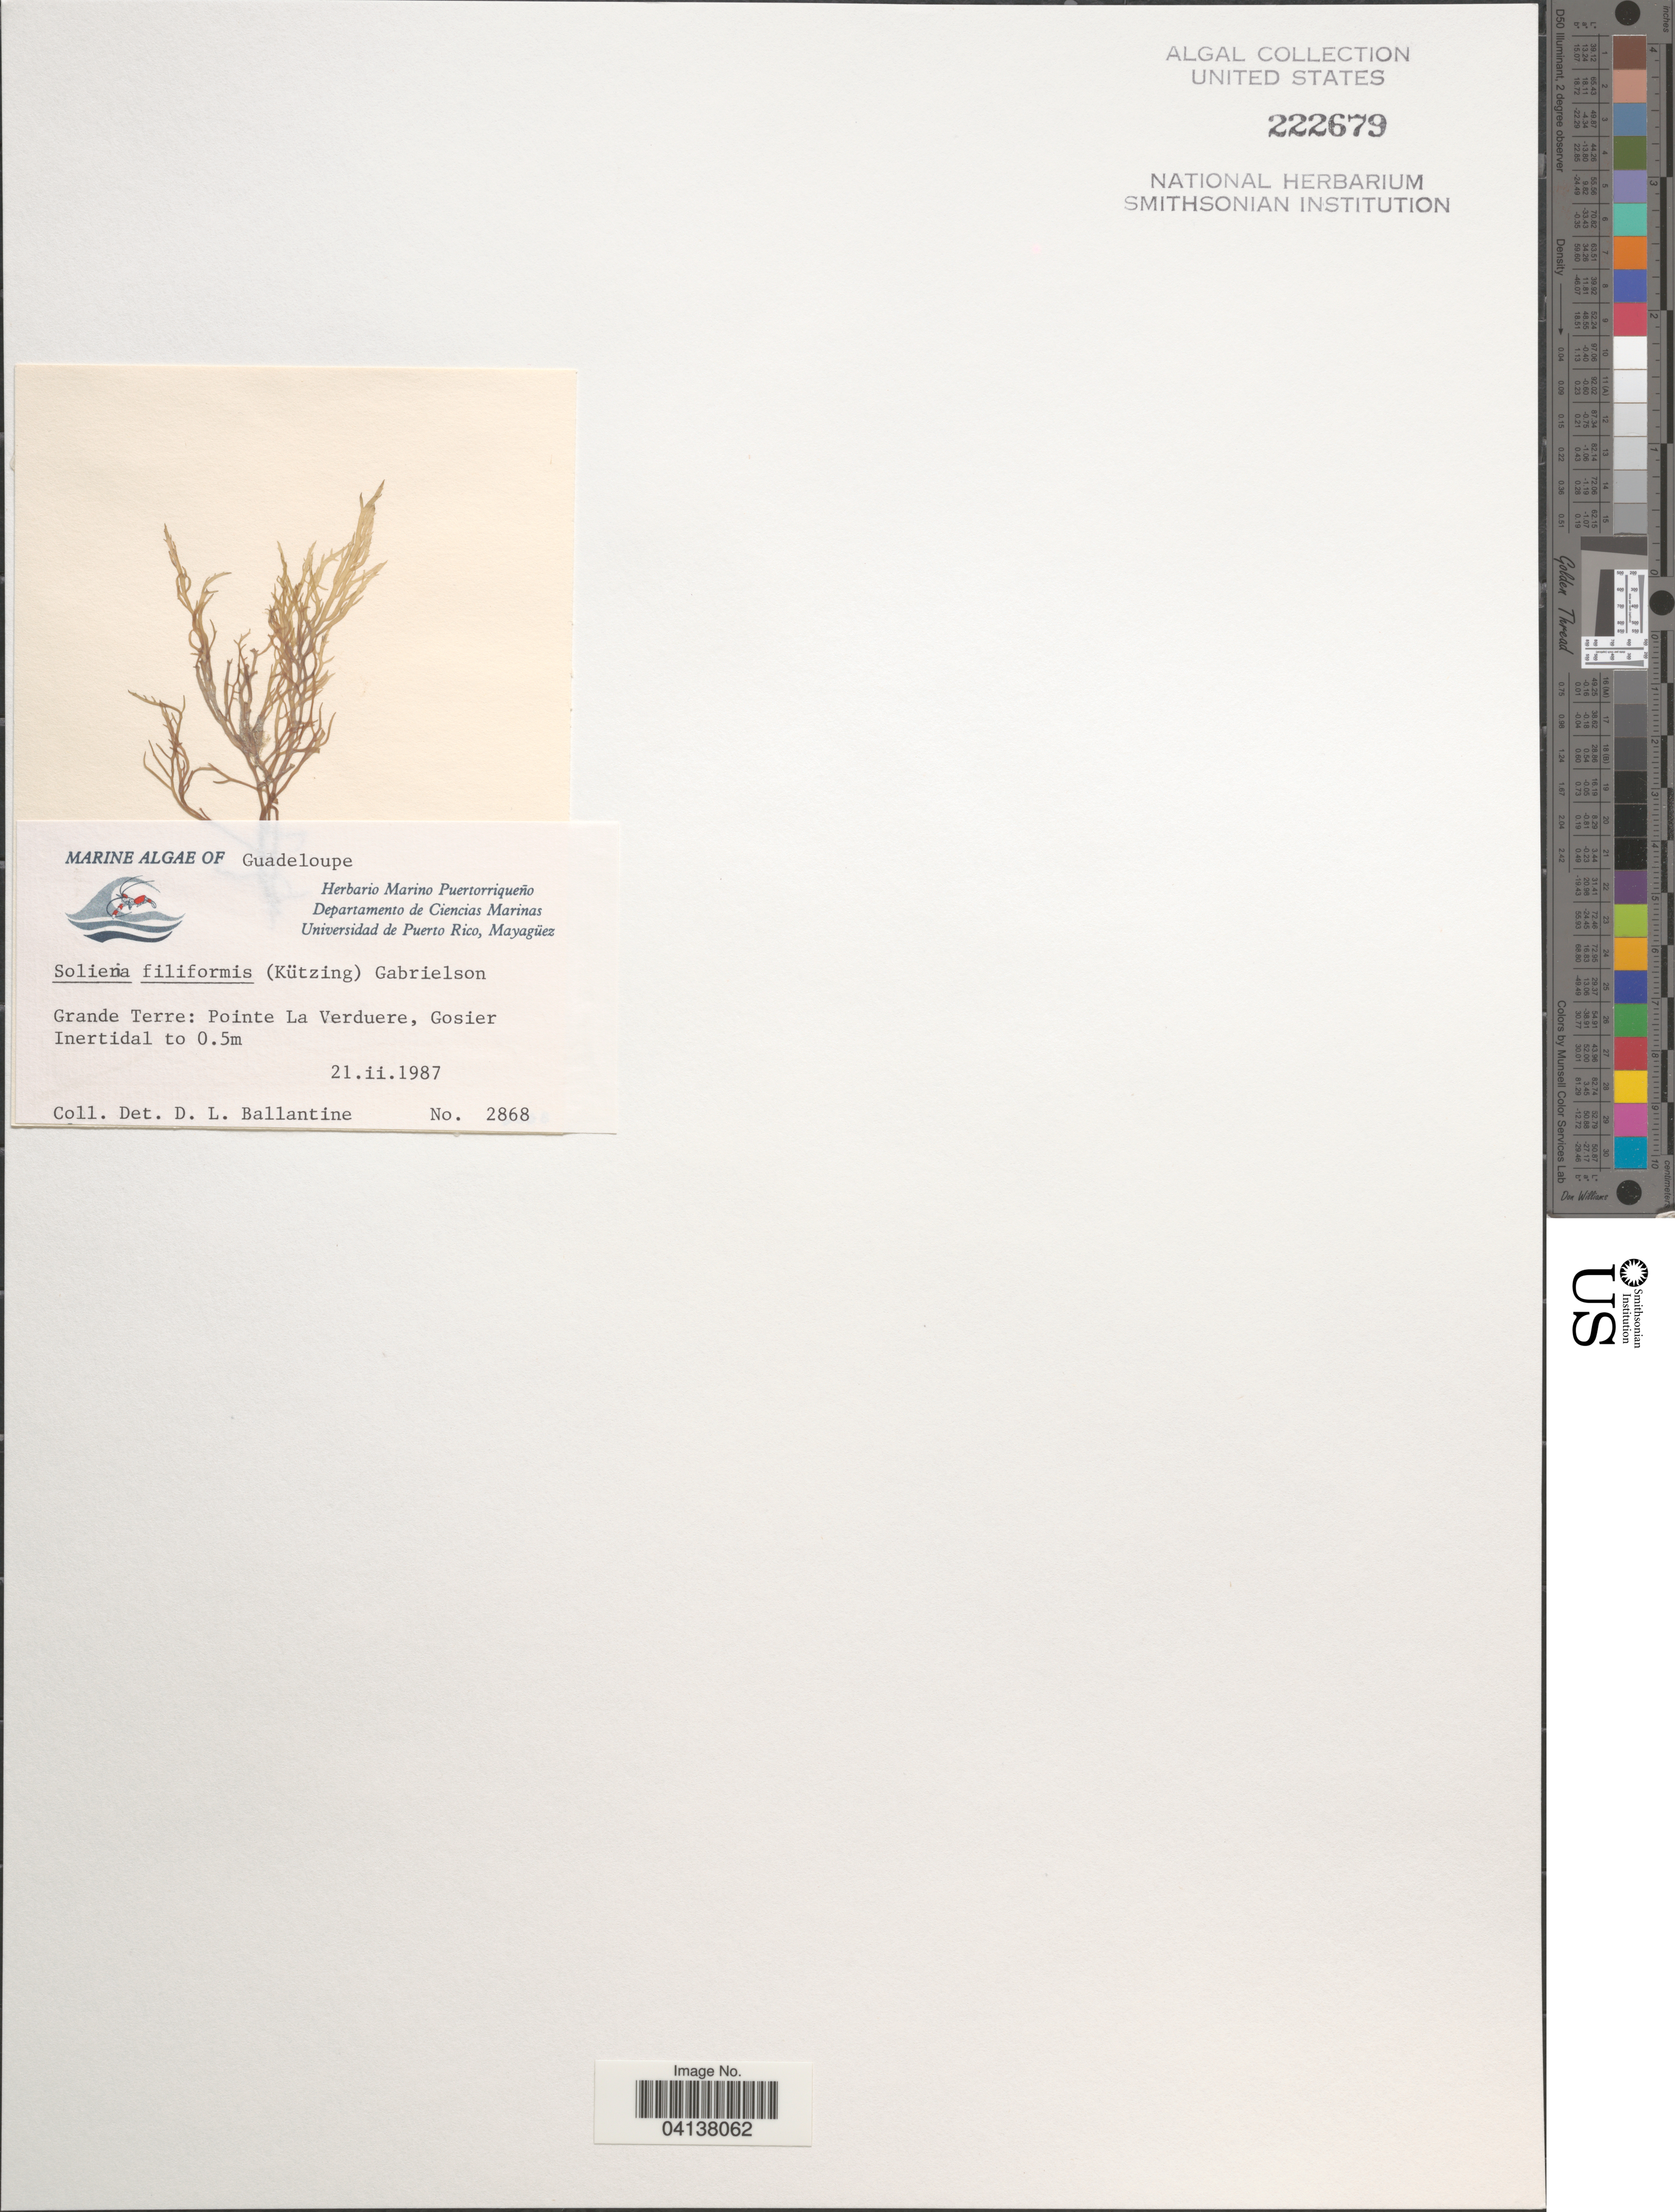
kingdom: Plantae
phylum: Rhodophyta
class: Florideophyceae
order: Gigartinales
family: Solieriaceae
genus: Solieria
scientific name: Solieria filiformis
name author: (Kütz.) P.W. Gabrielson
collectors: D.L. Ballantine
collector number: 2868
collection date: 1987-02-21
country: Guadeloupe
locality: Grande Terre: Pointe La Verduere, Gosier.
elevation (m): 0.5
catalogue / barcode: US 222679